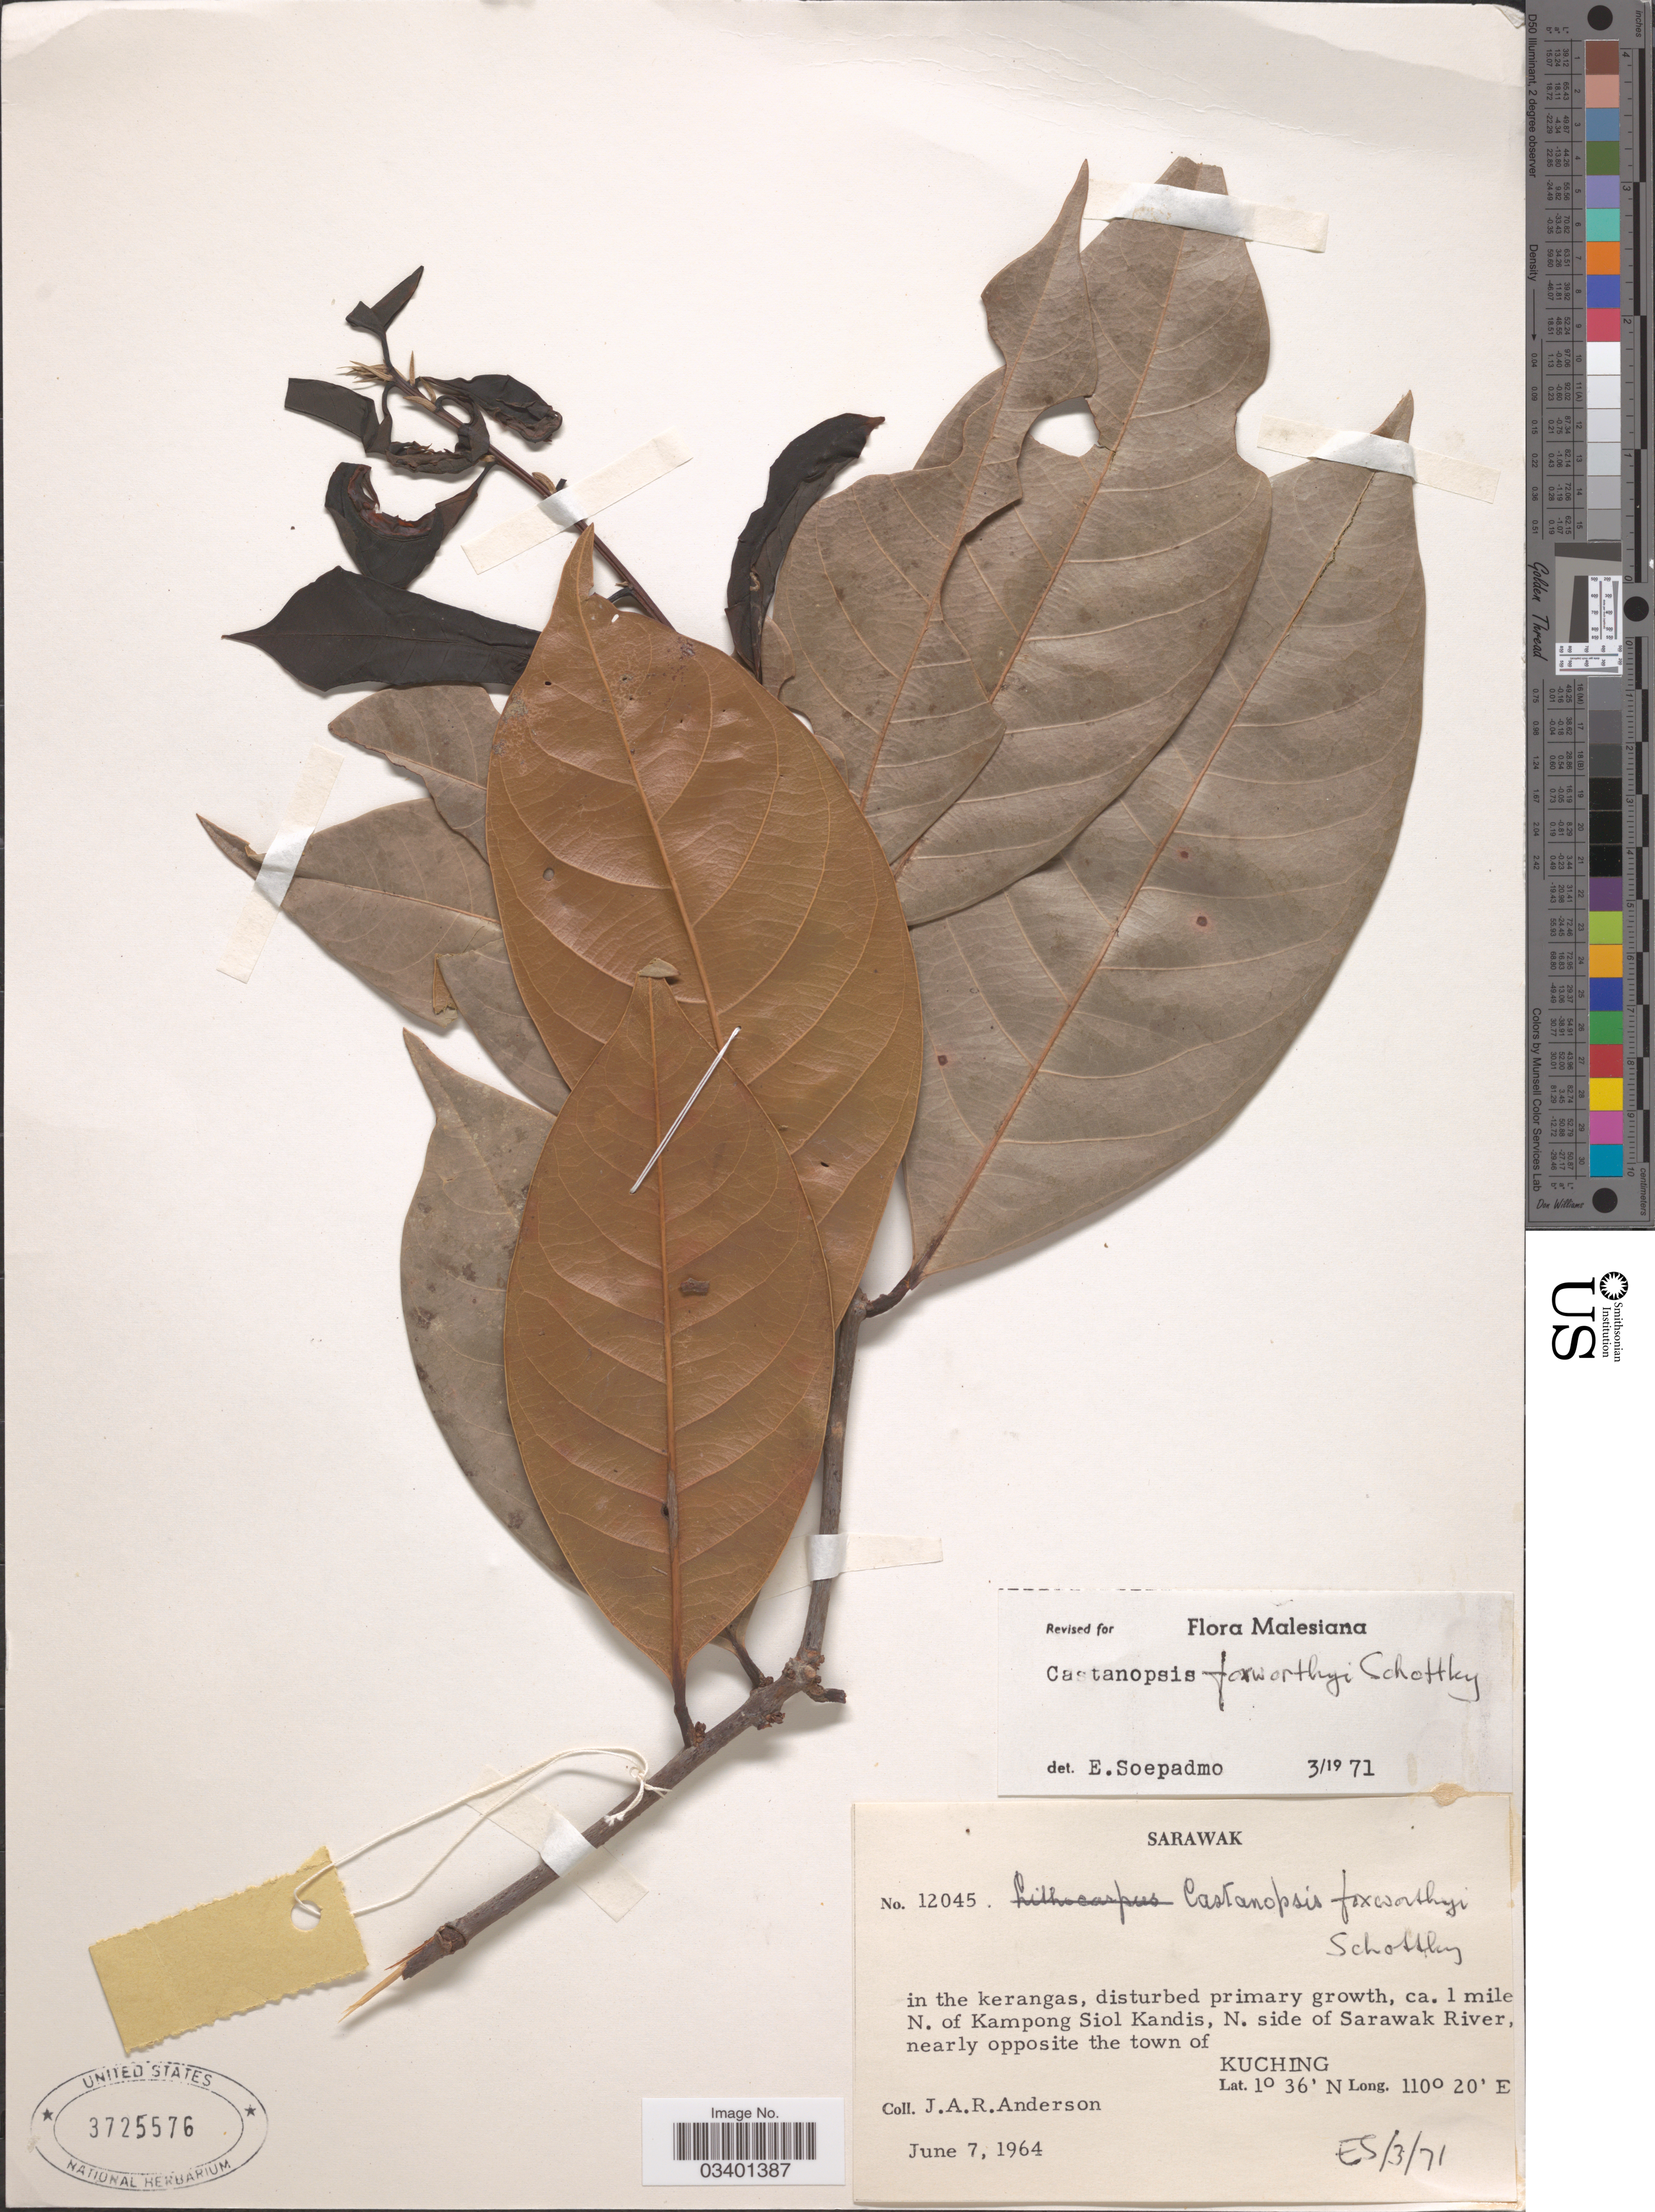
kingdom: Plantae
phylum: Tracheophyta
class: Magnoliopsida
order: Fagales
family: Fagaceae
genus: Castanopsis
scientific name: Castanopsis foxworthyi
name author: Schottky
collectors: J. A. R. Anderson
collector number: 12045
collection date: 1964-06-07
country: Malaysia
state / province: Sarawak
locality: In the kerangas, ca. 1 mile N. of Kampong Siol Kandis, N. side of Sarawak River, nearly opposite the town of Kuching.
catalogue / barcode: US 3725576